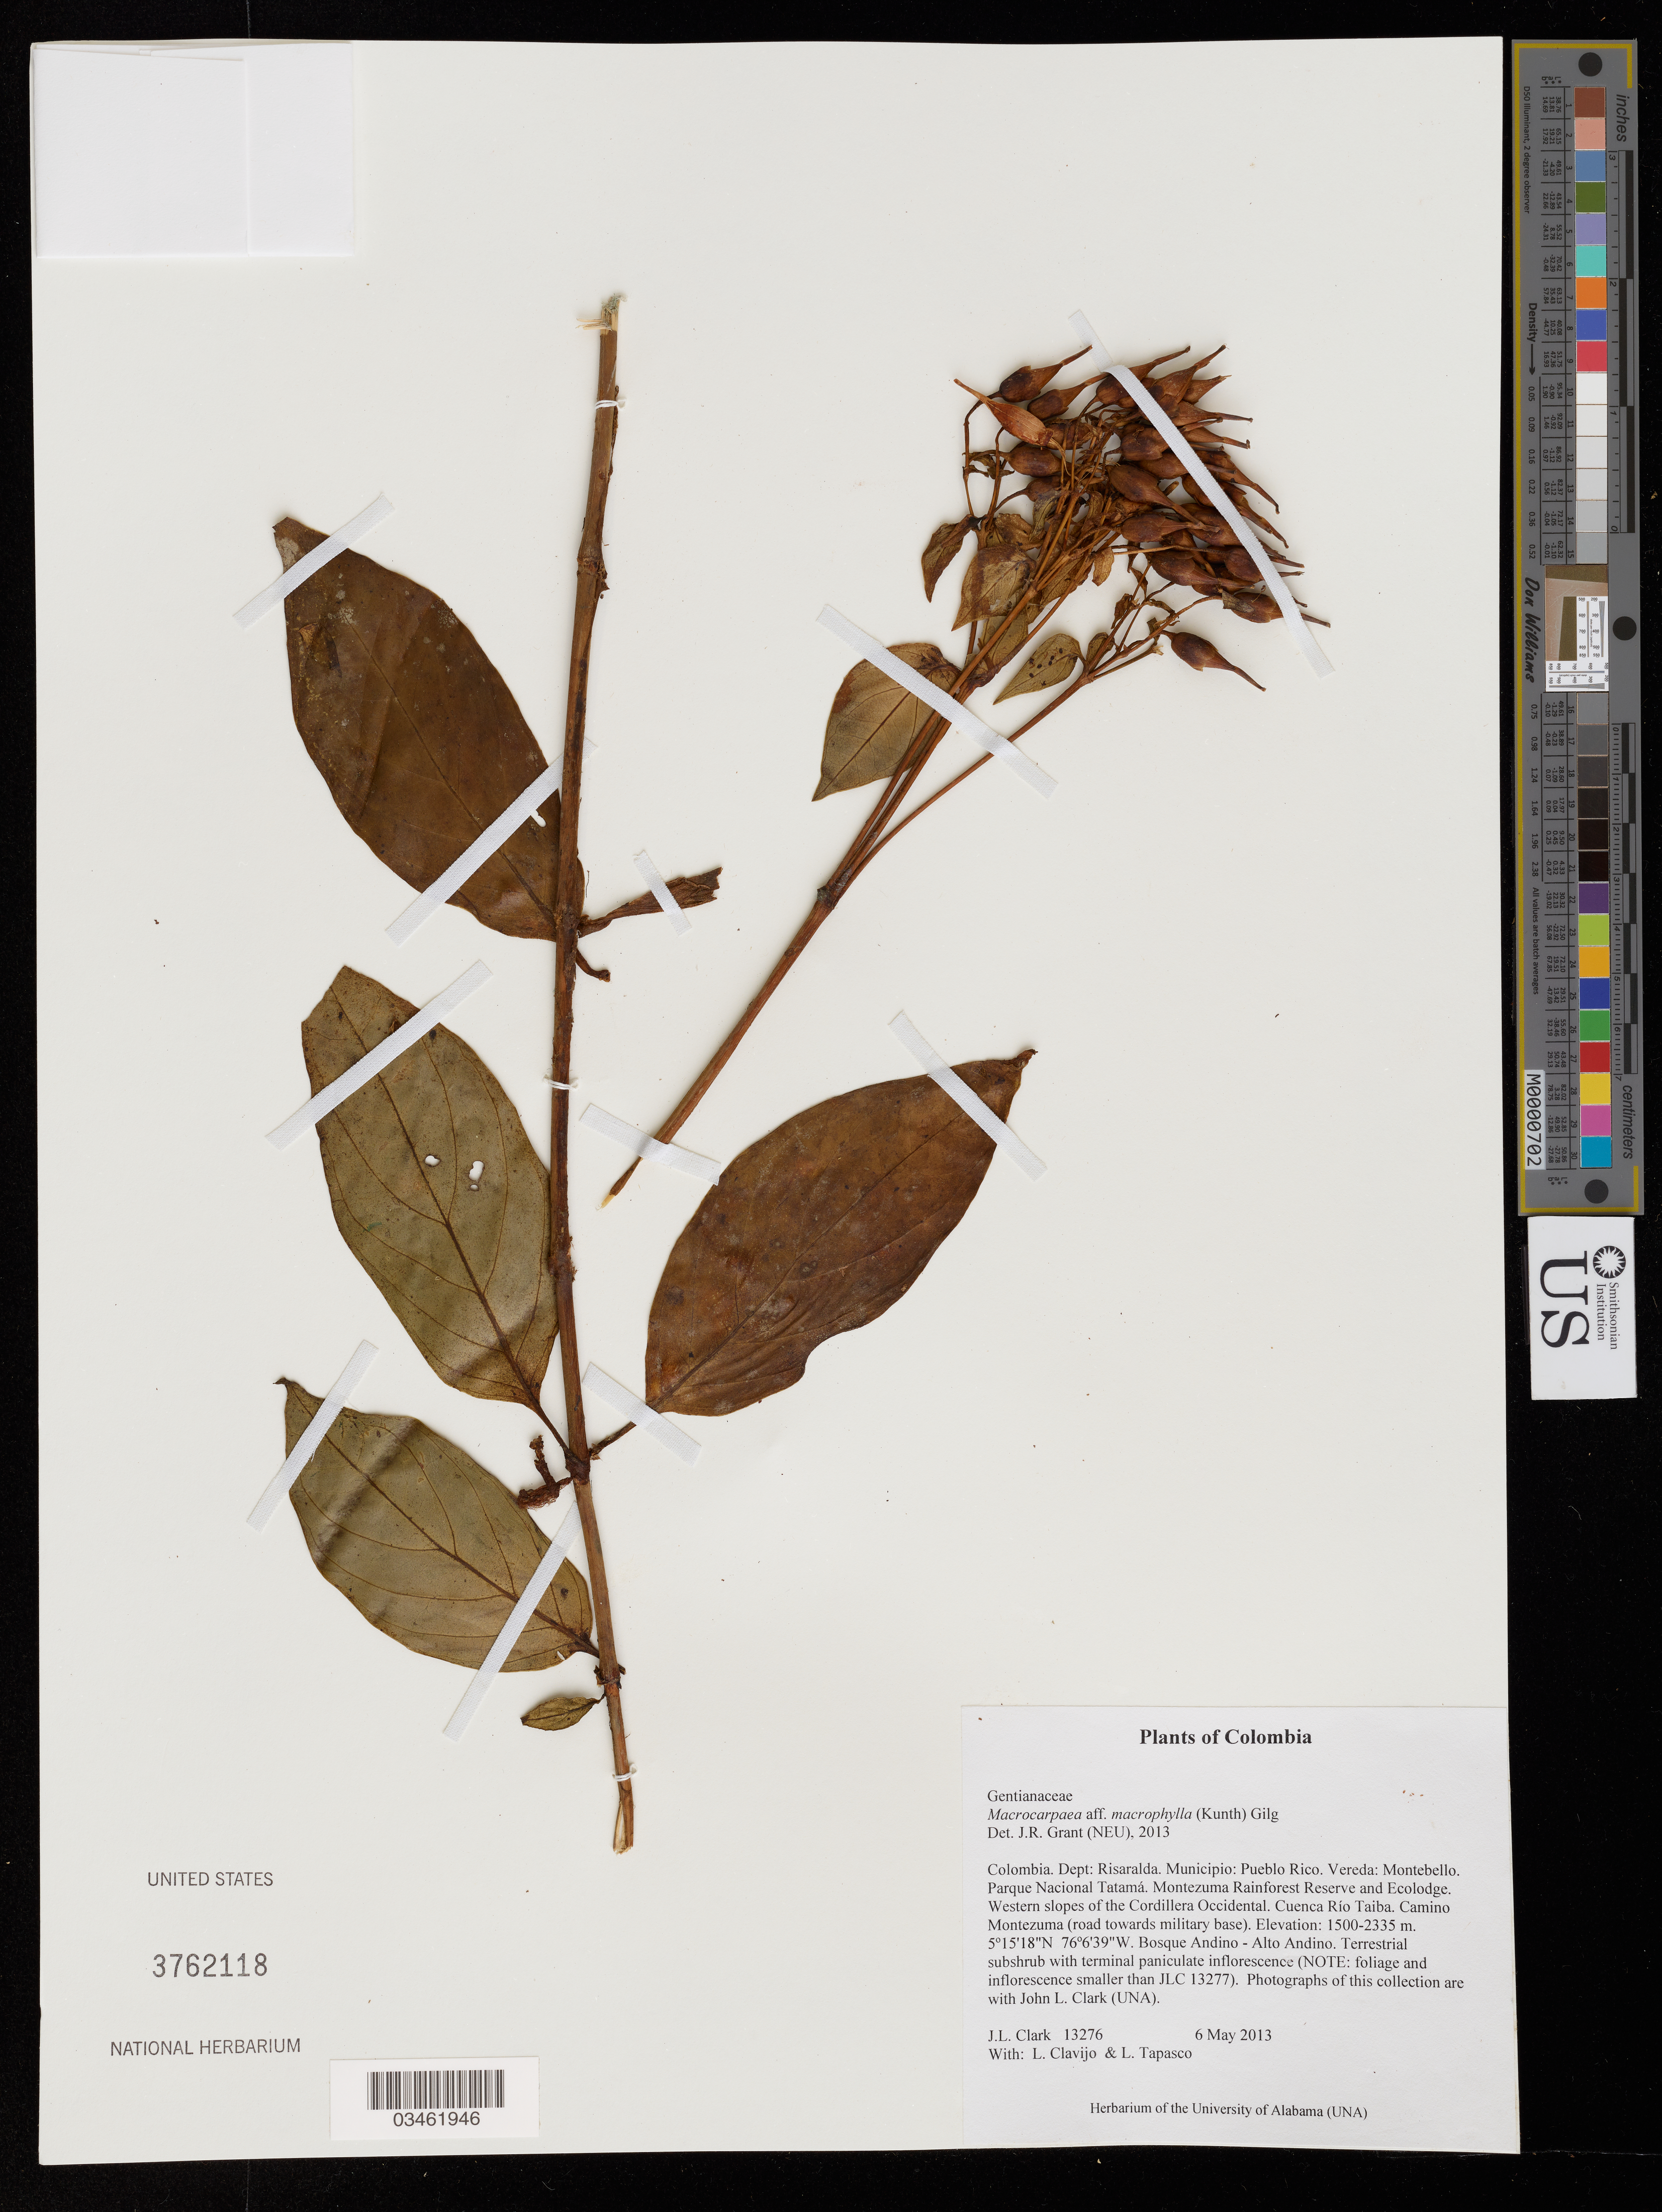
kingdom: Plantae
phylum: Tracheophyta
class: Magnoliopsida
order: Gentianales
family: Gentianaceae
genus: Macrocarpaea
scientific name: Macrocarpaea macrophylla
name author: (Kunth) Gilg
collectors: J. L. Clark, L. Clavijo & L. Tapasco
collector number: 13276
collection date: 2013-05-06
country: Colombia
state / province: Risaralda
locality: Dept: Risaralda. Municipio: Pueblo Rico. Vereda: Montebello. Parque Nacional Tatamá. Montezuma Rainforest and Ecolodge. Western slopes of the Cordillera Occidental. Cuenca Río Taiba. Camino Montezuma (road towards military base). Bosque Andino - Alto Andino.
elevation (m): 1500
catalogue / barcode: US 3762118